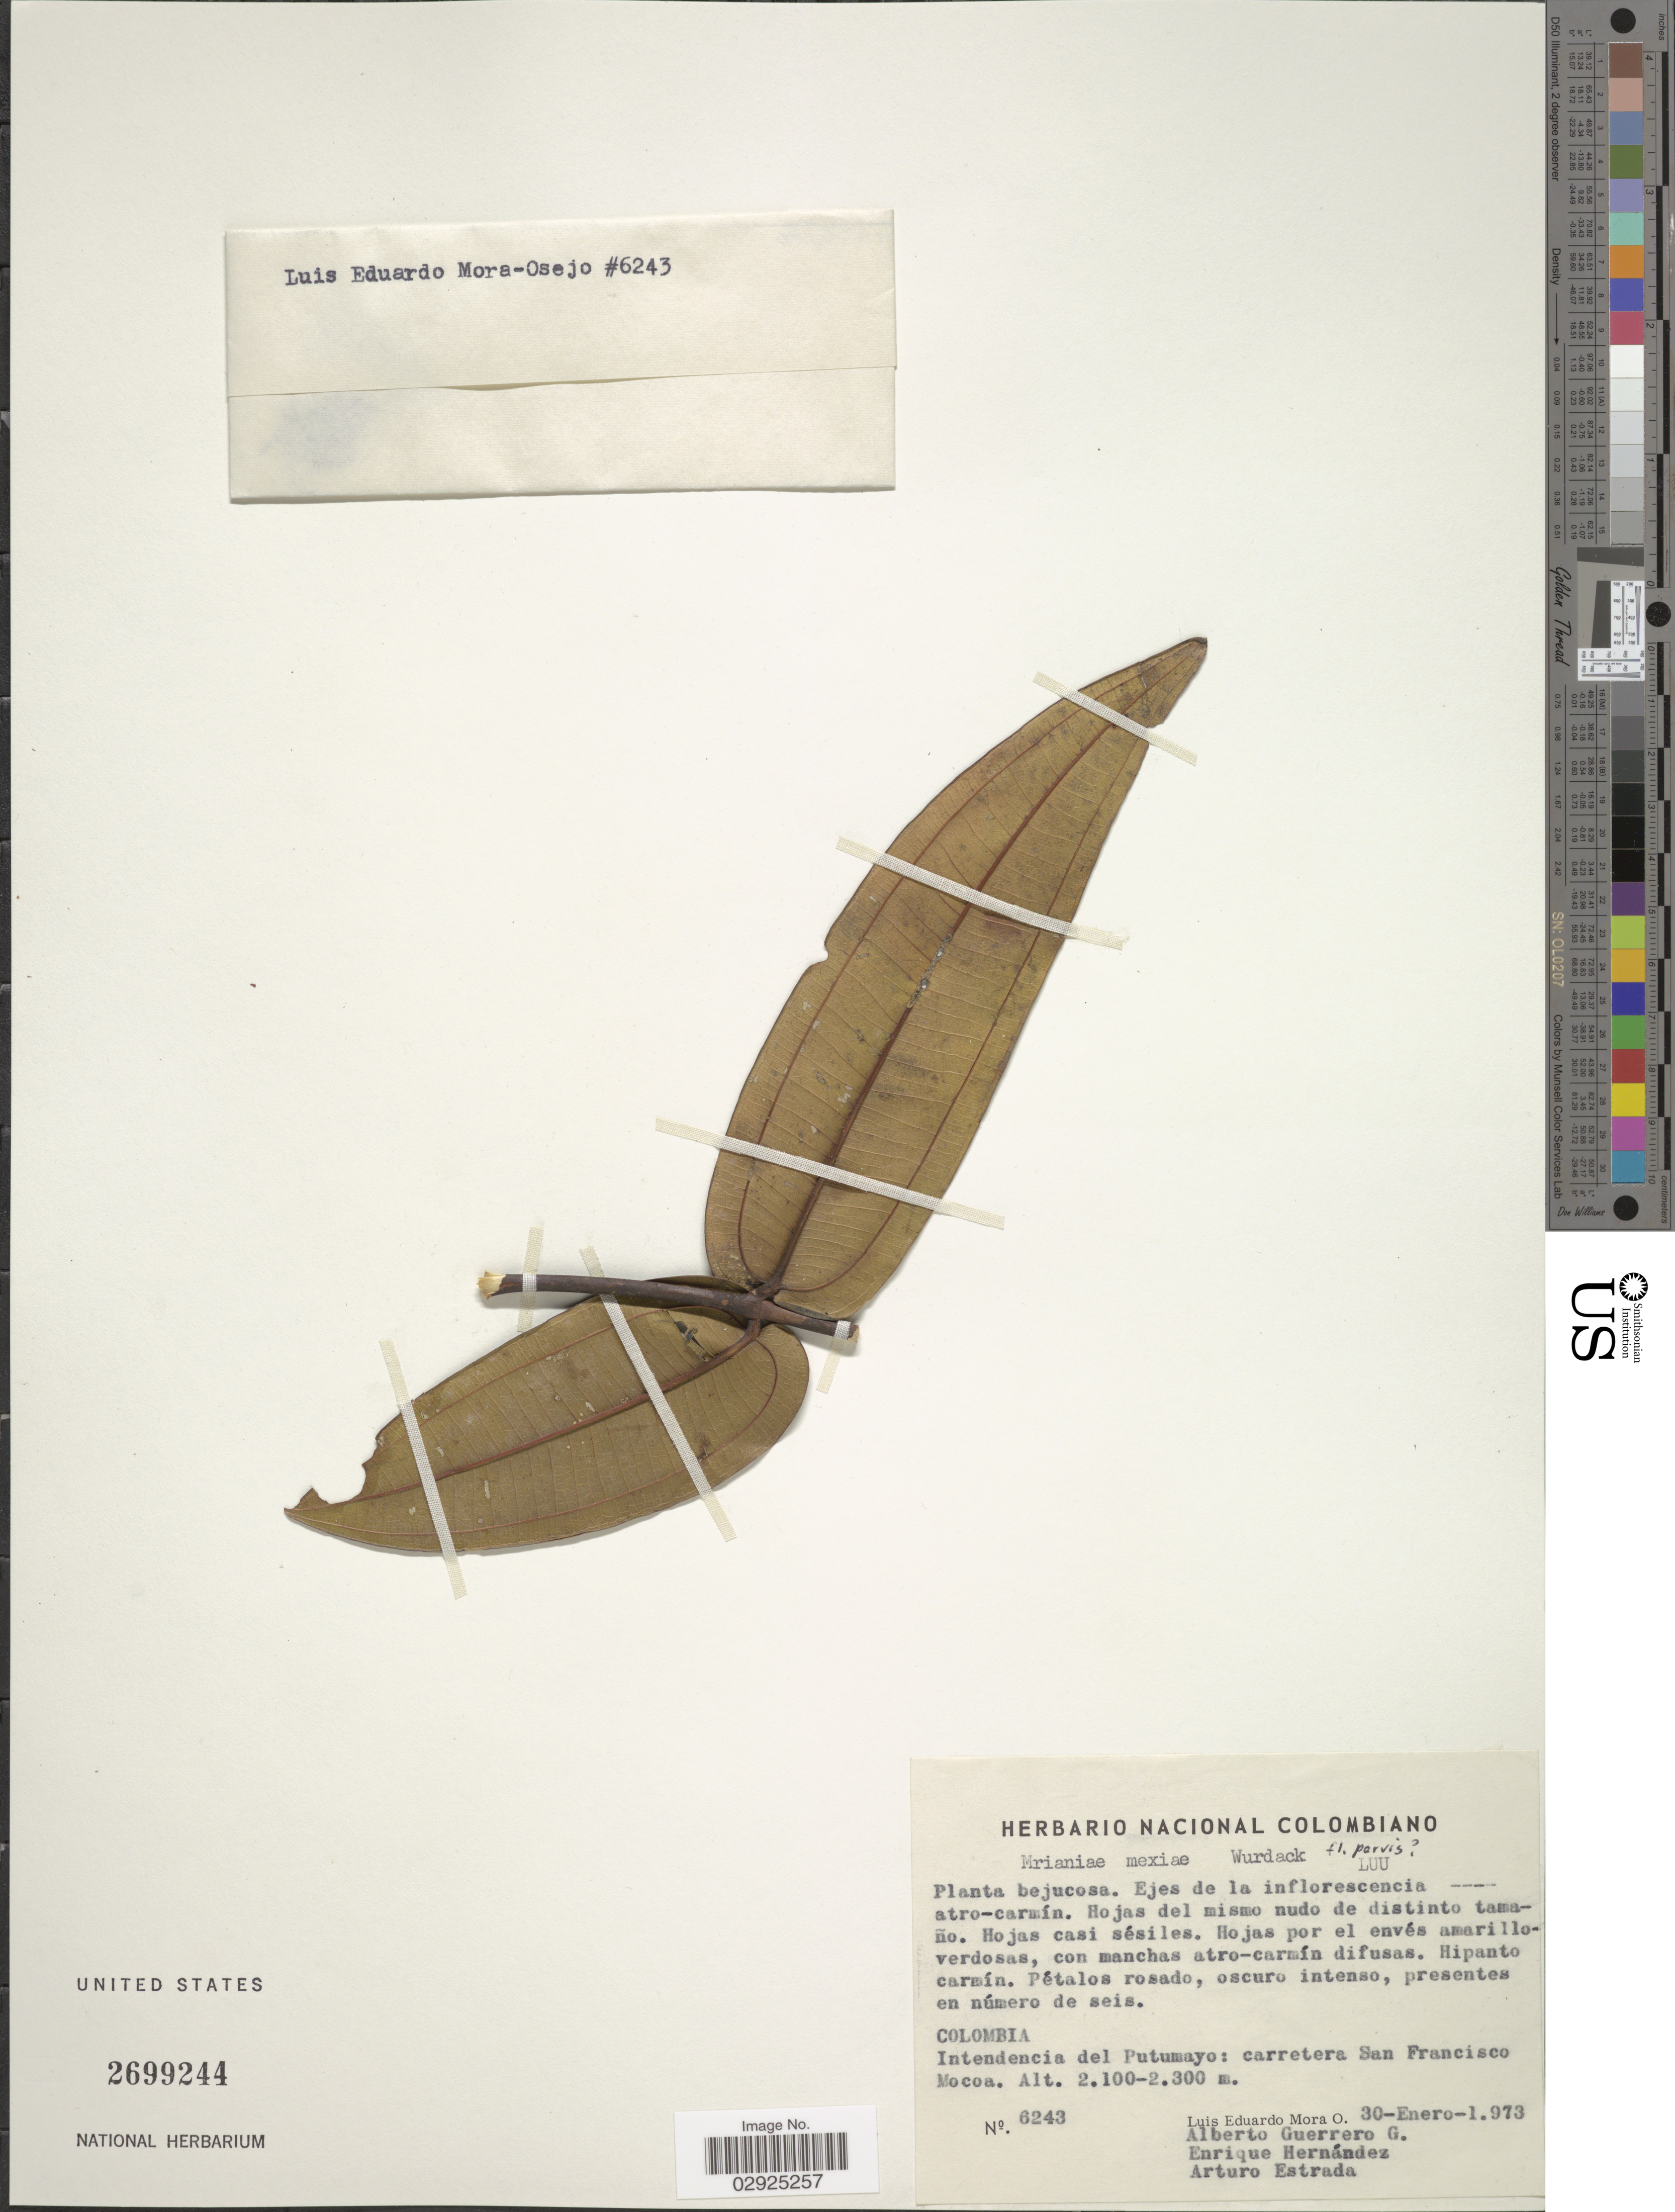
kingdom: Plantae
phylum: Tracheophyta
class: Magnoliopsida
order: Myrtales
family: Melastomataceae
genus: Meriania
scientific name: Meriania mexiae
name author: Wurdack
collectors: L. E. Mora, A. Guerrero, E. Hernández & A. Estrada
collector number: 6243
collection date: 1973-01-30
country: Colombia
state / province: Putumayo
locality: Intendencia del Putumayo: carretera San Francisco Mocoa.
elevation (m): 2100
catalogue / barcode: US 2699244